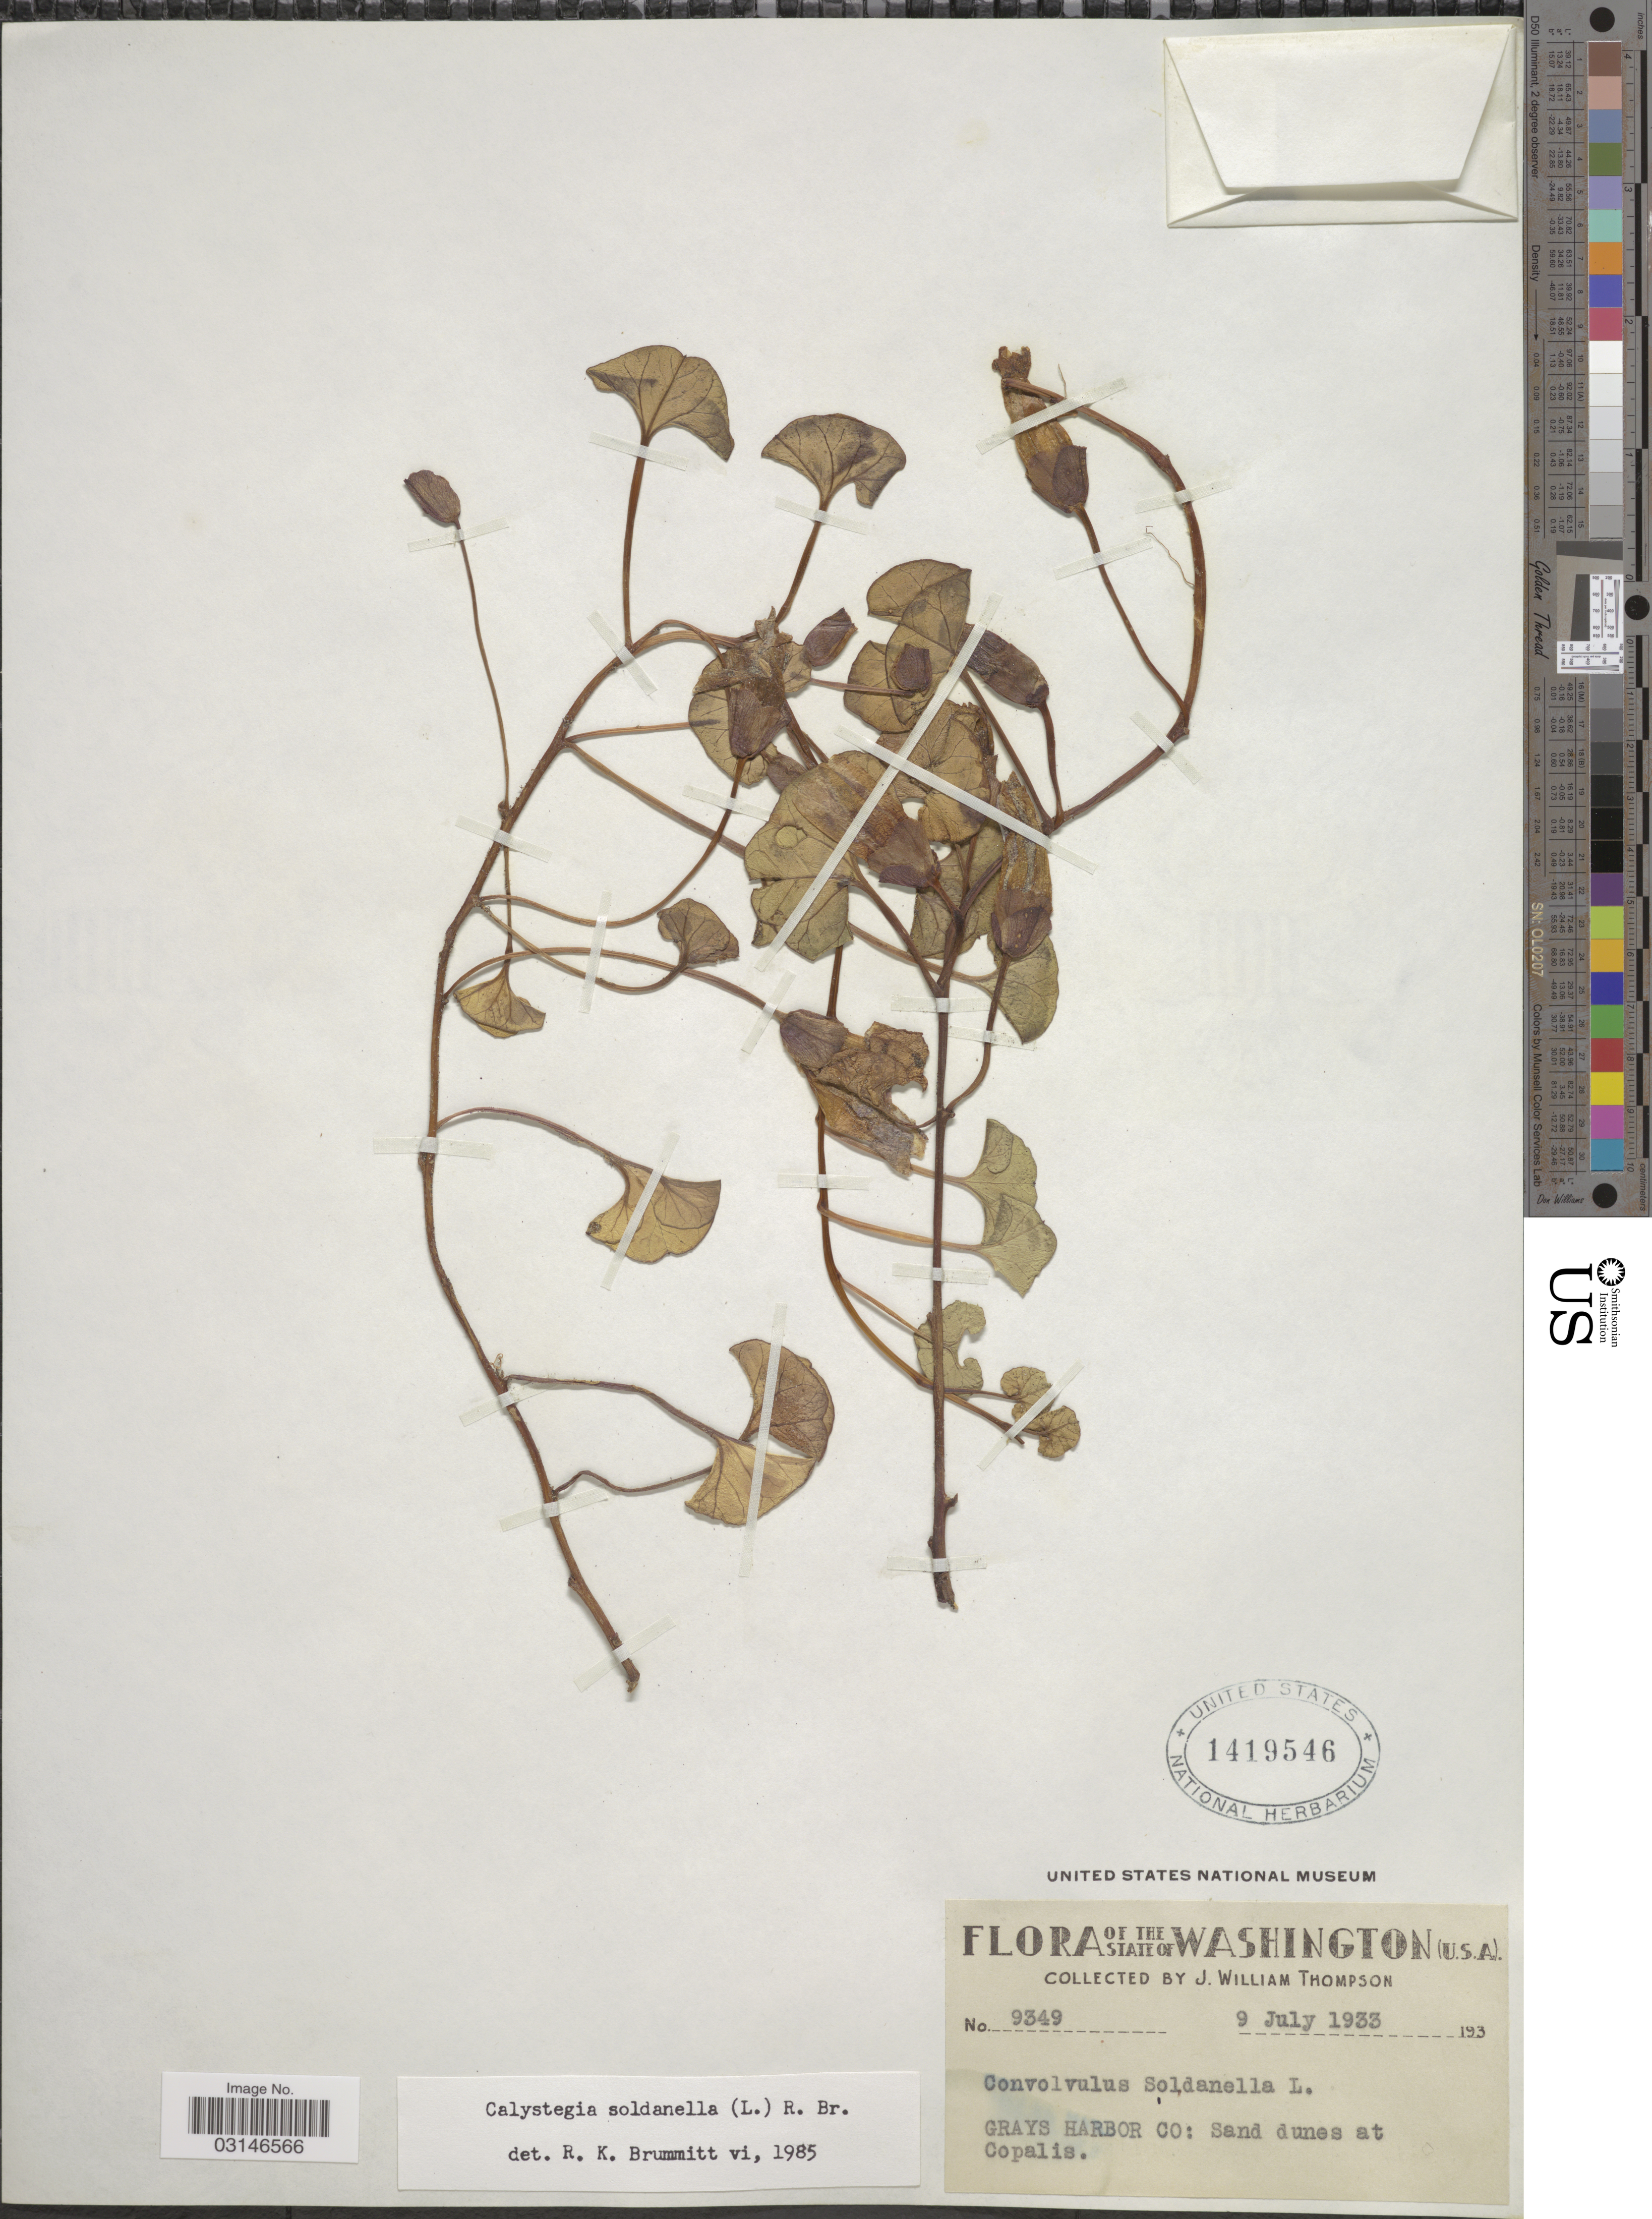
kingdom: Plantae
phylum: Tracheophyta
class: Magnoliopsida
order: Solanales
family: Convolvulaceae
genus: Calystegia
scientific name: Calystegia soldanella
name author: (L.) R. Br.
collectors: J. W. Thompson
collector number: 9349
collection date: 1933-07-09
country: United States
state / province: Washington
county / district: Grays Harbor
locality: Grays Harbor Co: Sand dunes at Copalis.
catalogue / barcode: US 1419546